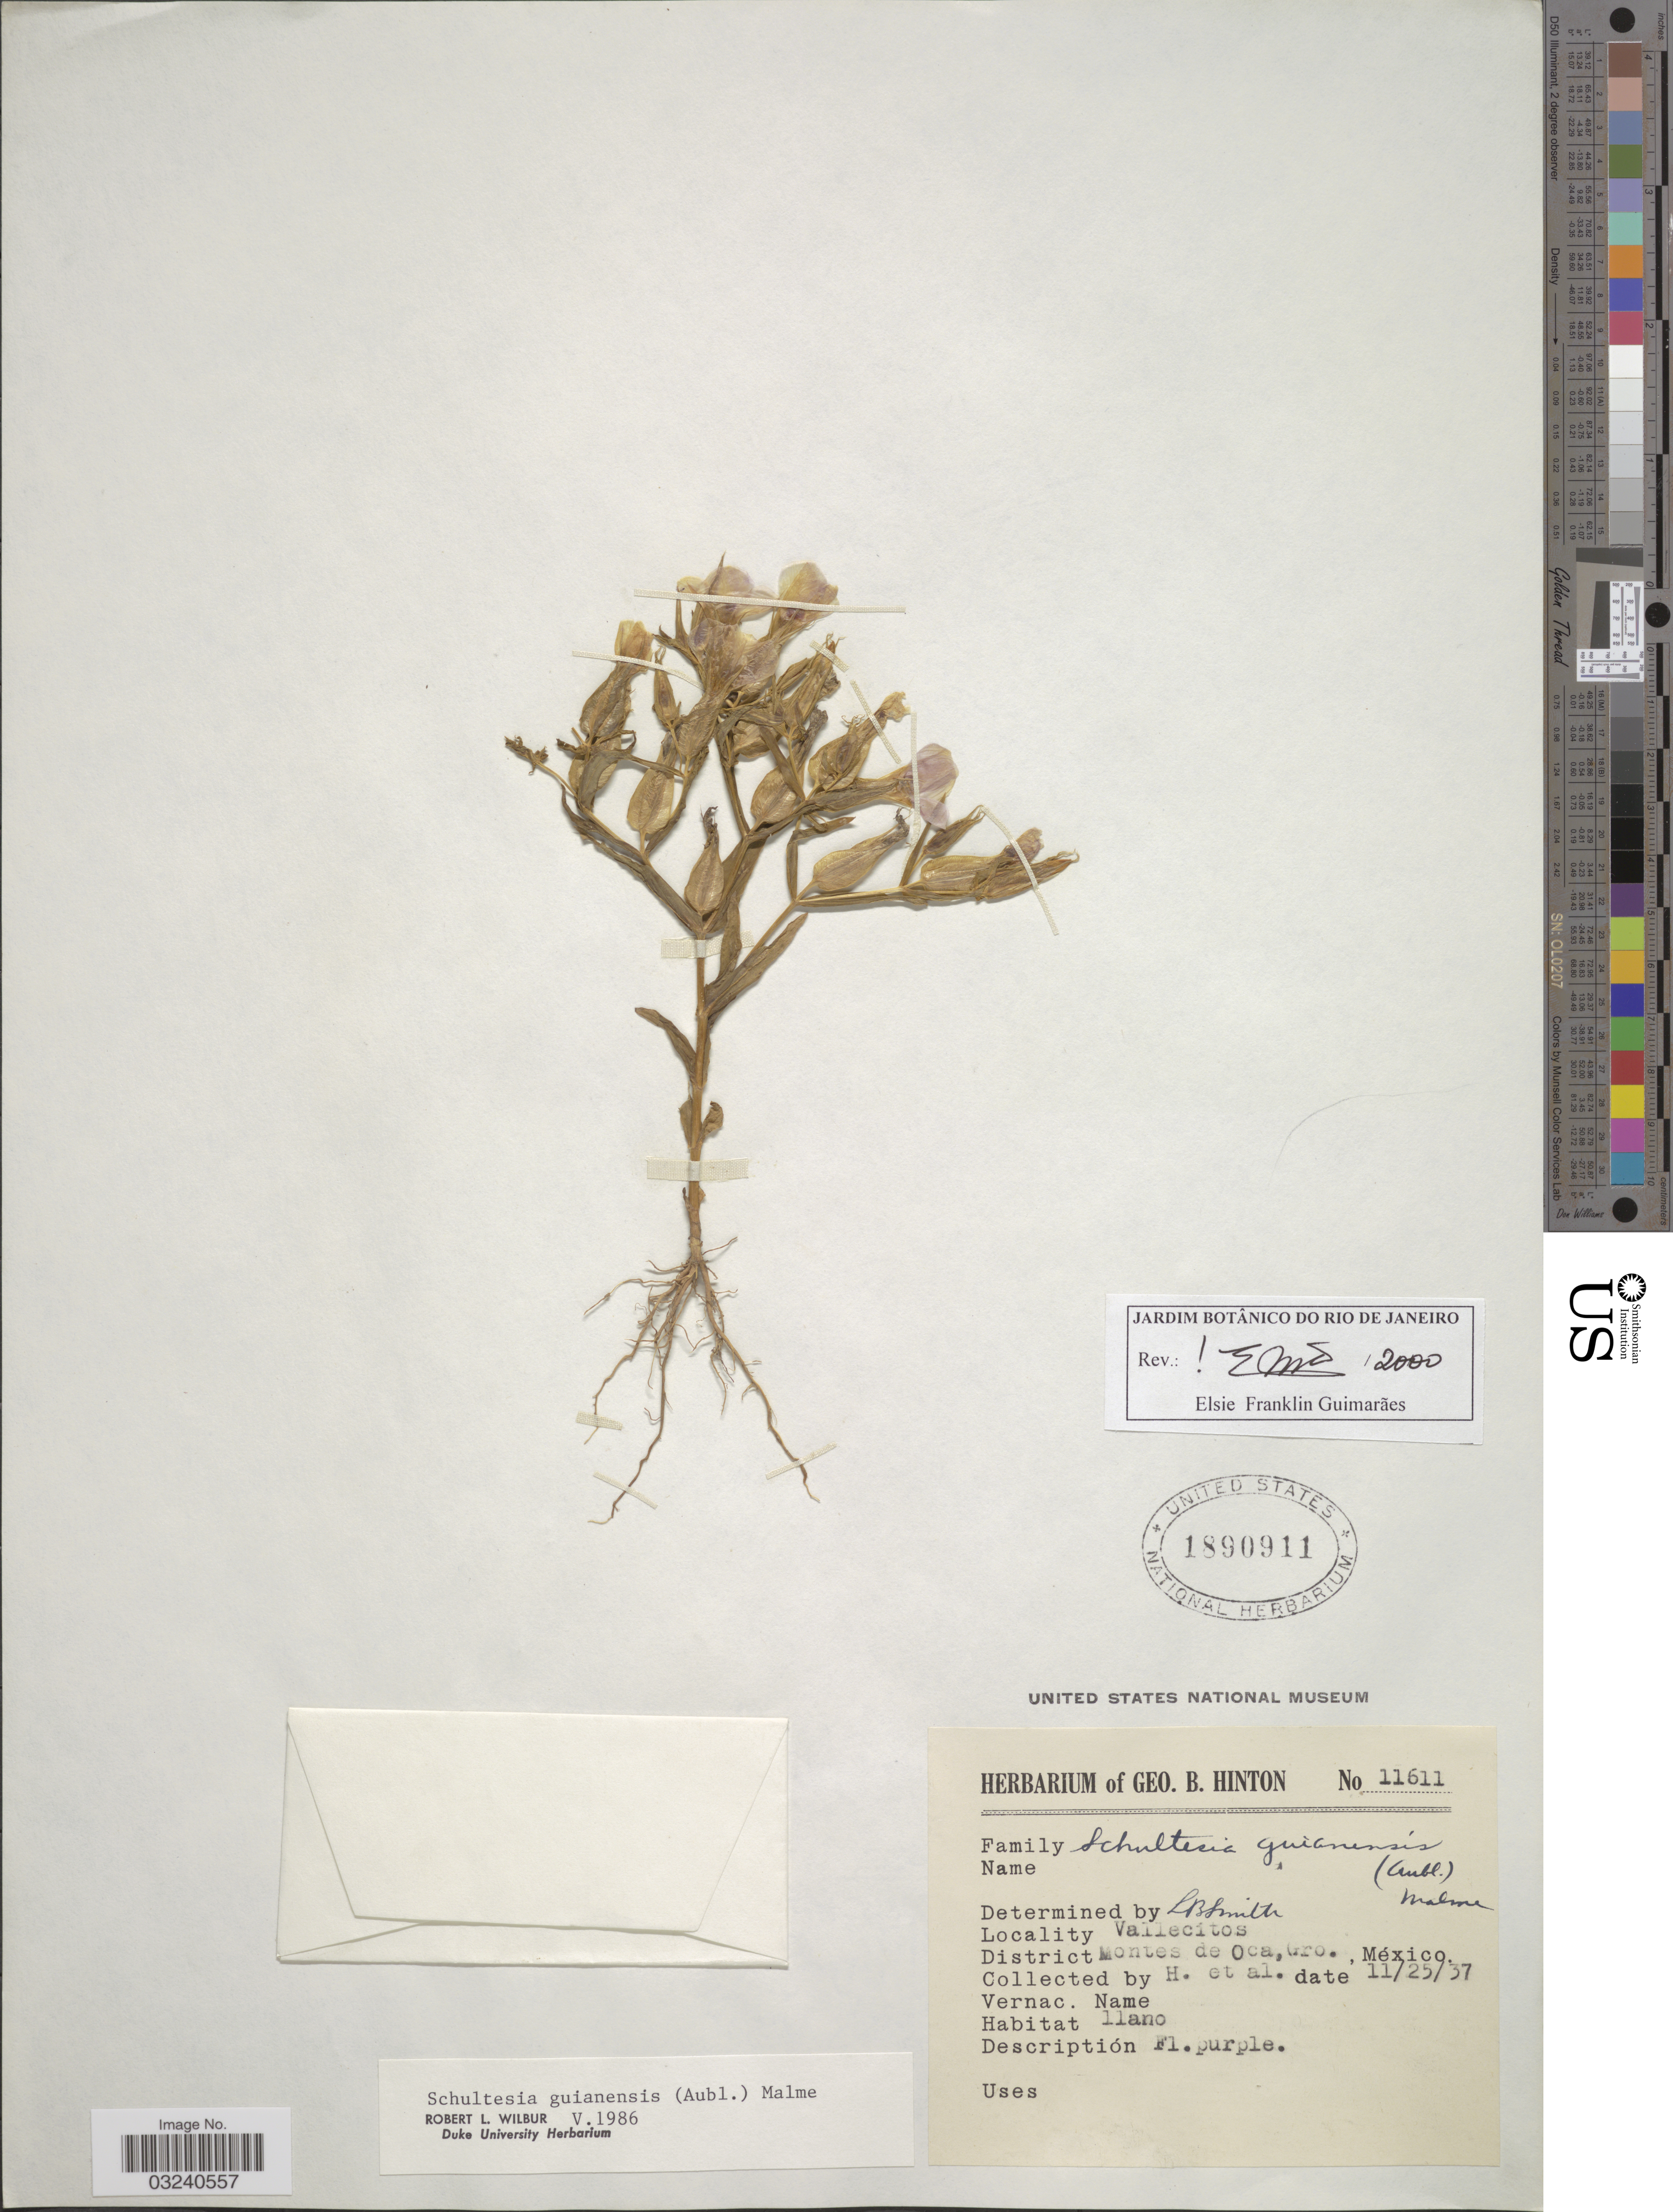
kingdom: Plantae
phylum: Tracheophyta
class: Magnoliopsida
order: Gentianales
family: Gentianaceae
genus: Schultesia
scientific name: Schultesia guianensis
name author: (Aubl.) Malme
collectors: G. B. Hinton & et al.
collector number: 11611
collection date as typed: Transcribed d/m/y: 25/11/37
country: Mexico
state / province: Guerrero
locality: Vallecitos. District Montes de Oca, Gro.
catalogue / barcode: US 1890911